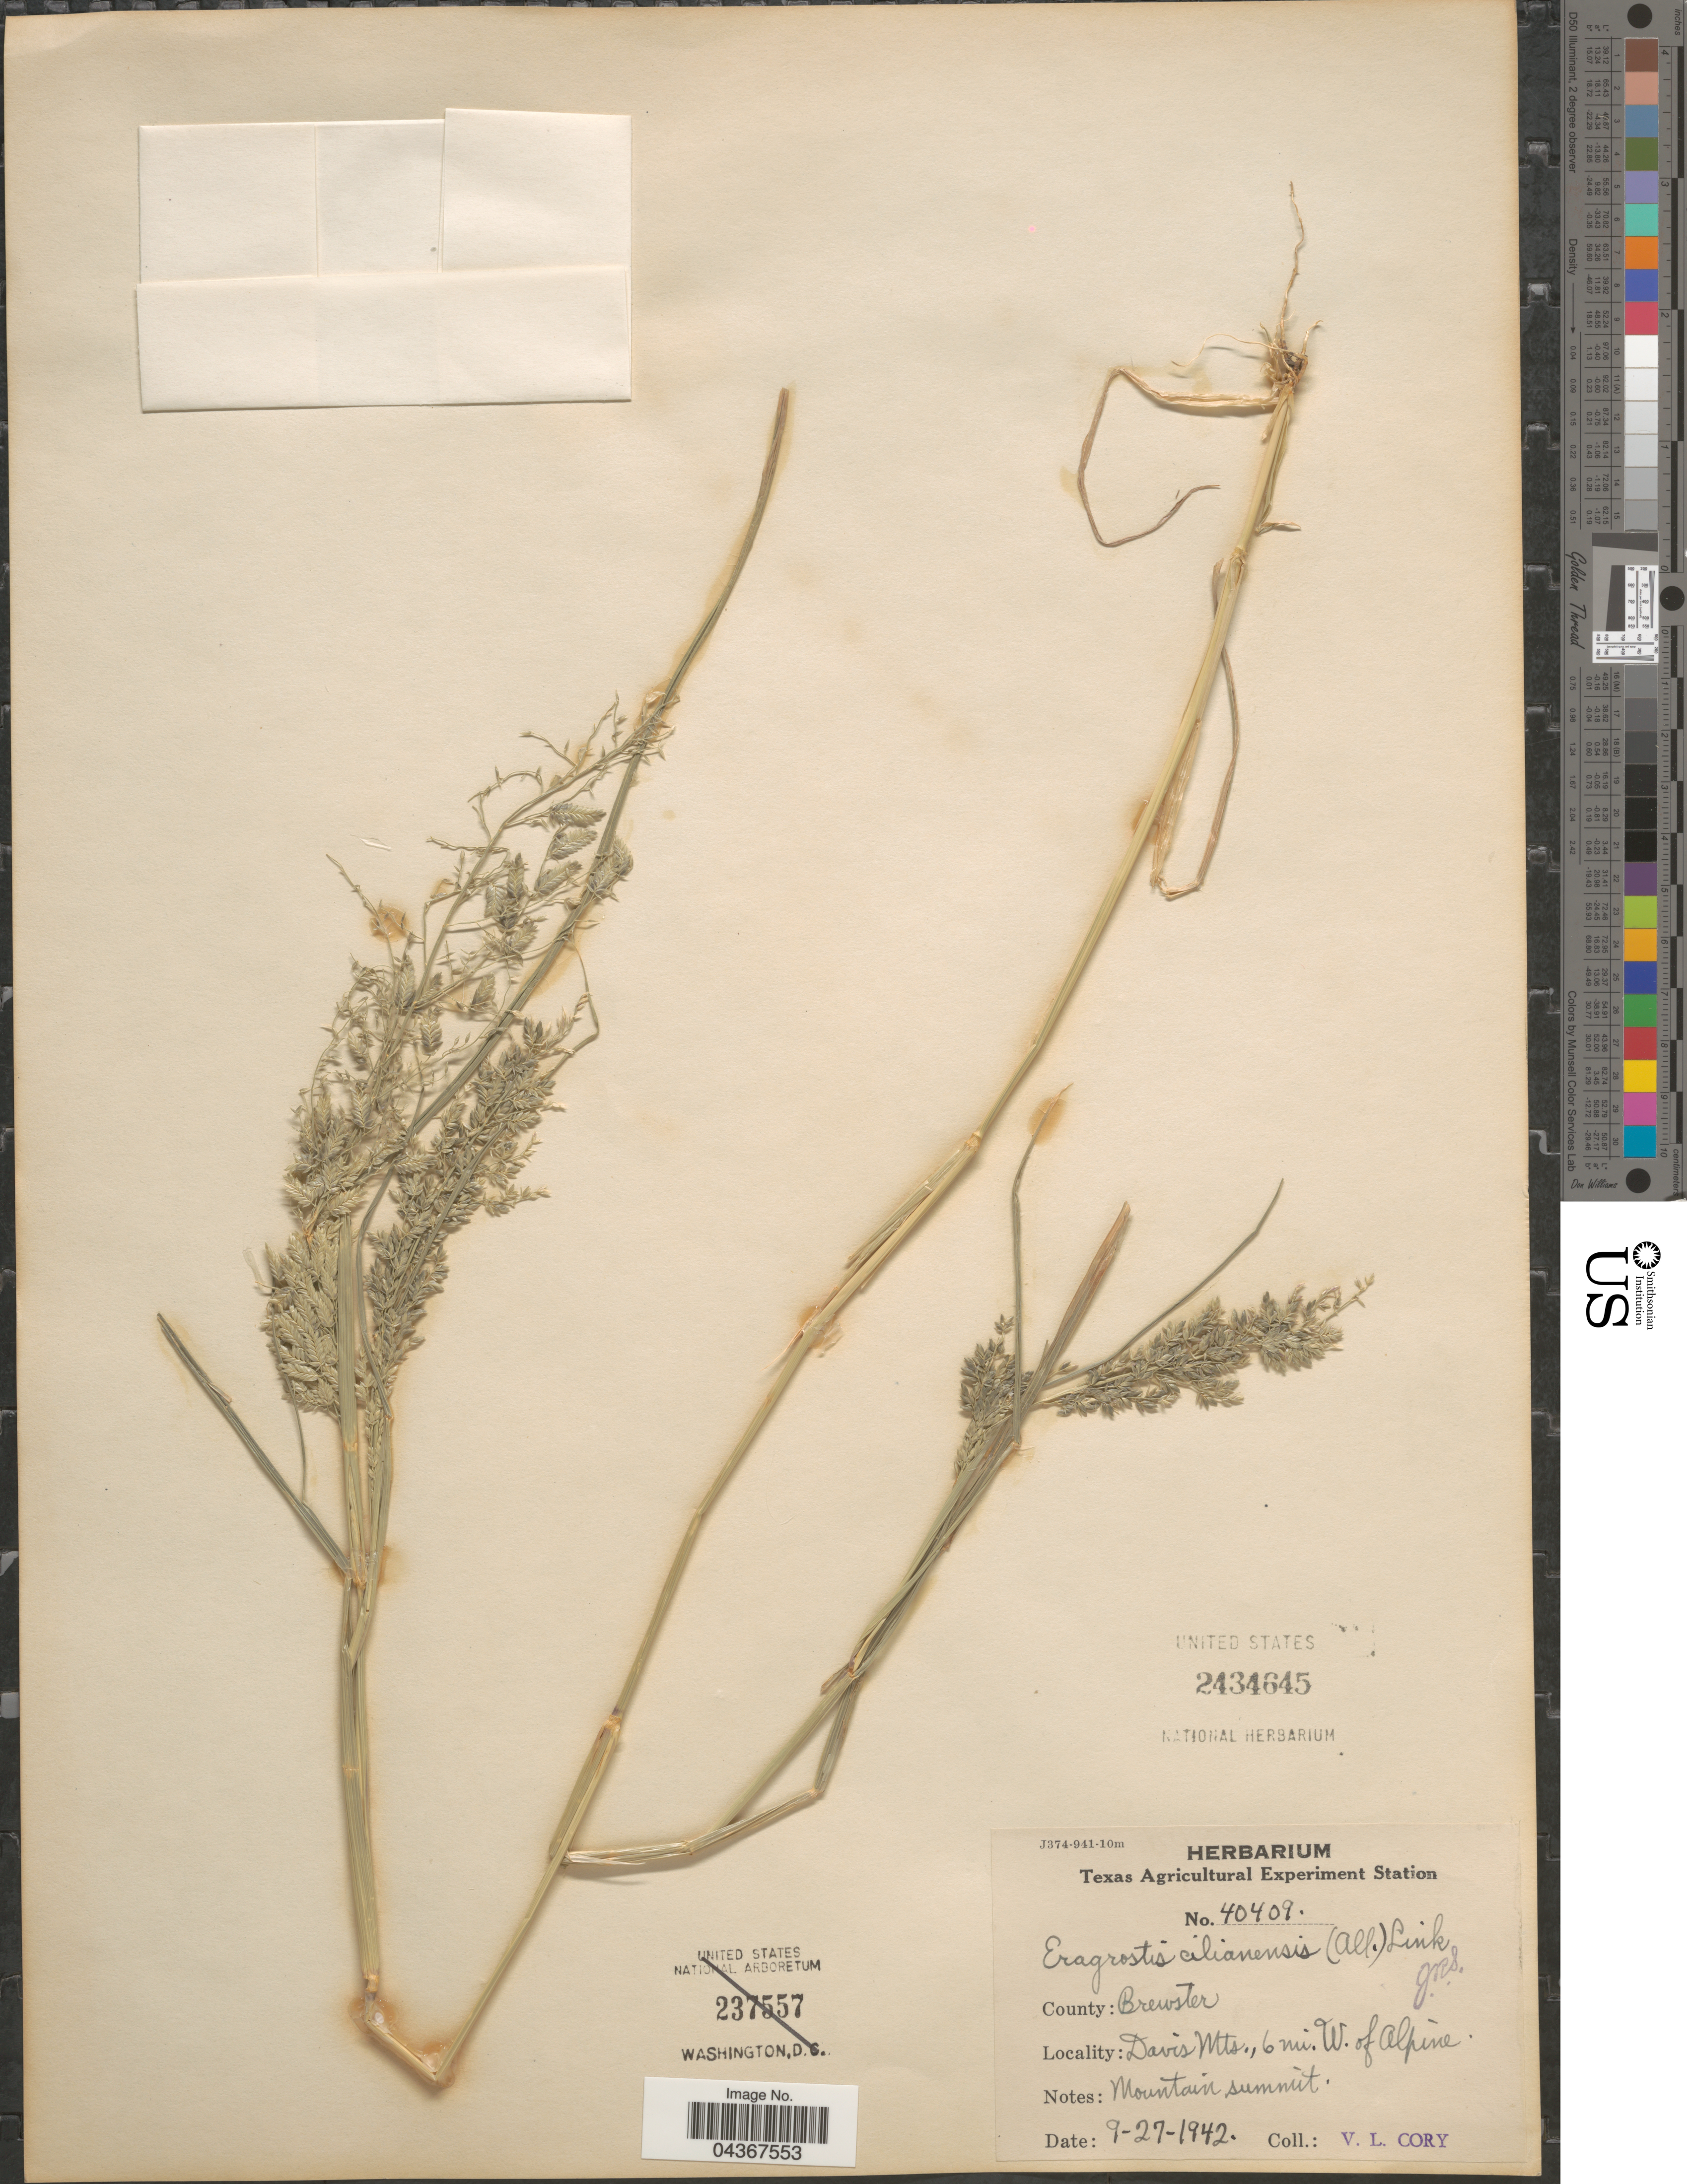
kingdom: Plantae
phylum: Tracheophyta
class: Liliopsida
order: Poales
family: Poaceae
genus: Eragrostis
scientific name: Eragrostis cilianensis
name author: (Bellardi) Vignolo ex Janch.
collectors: V. Cory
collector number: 40409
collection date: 1942-09-27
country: United States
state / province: Texas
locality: County: Brewster. Davis Mts., 6 mi. W. of Alpine. Mountain summit.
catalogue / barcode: US 2434645